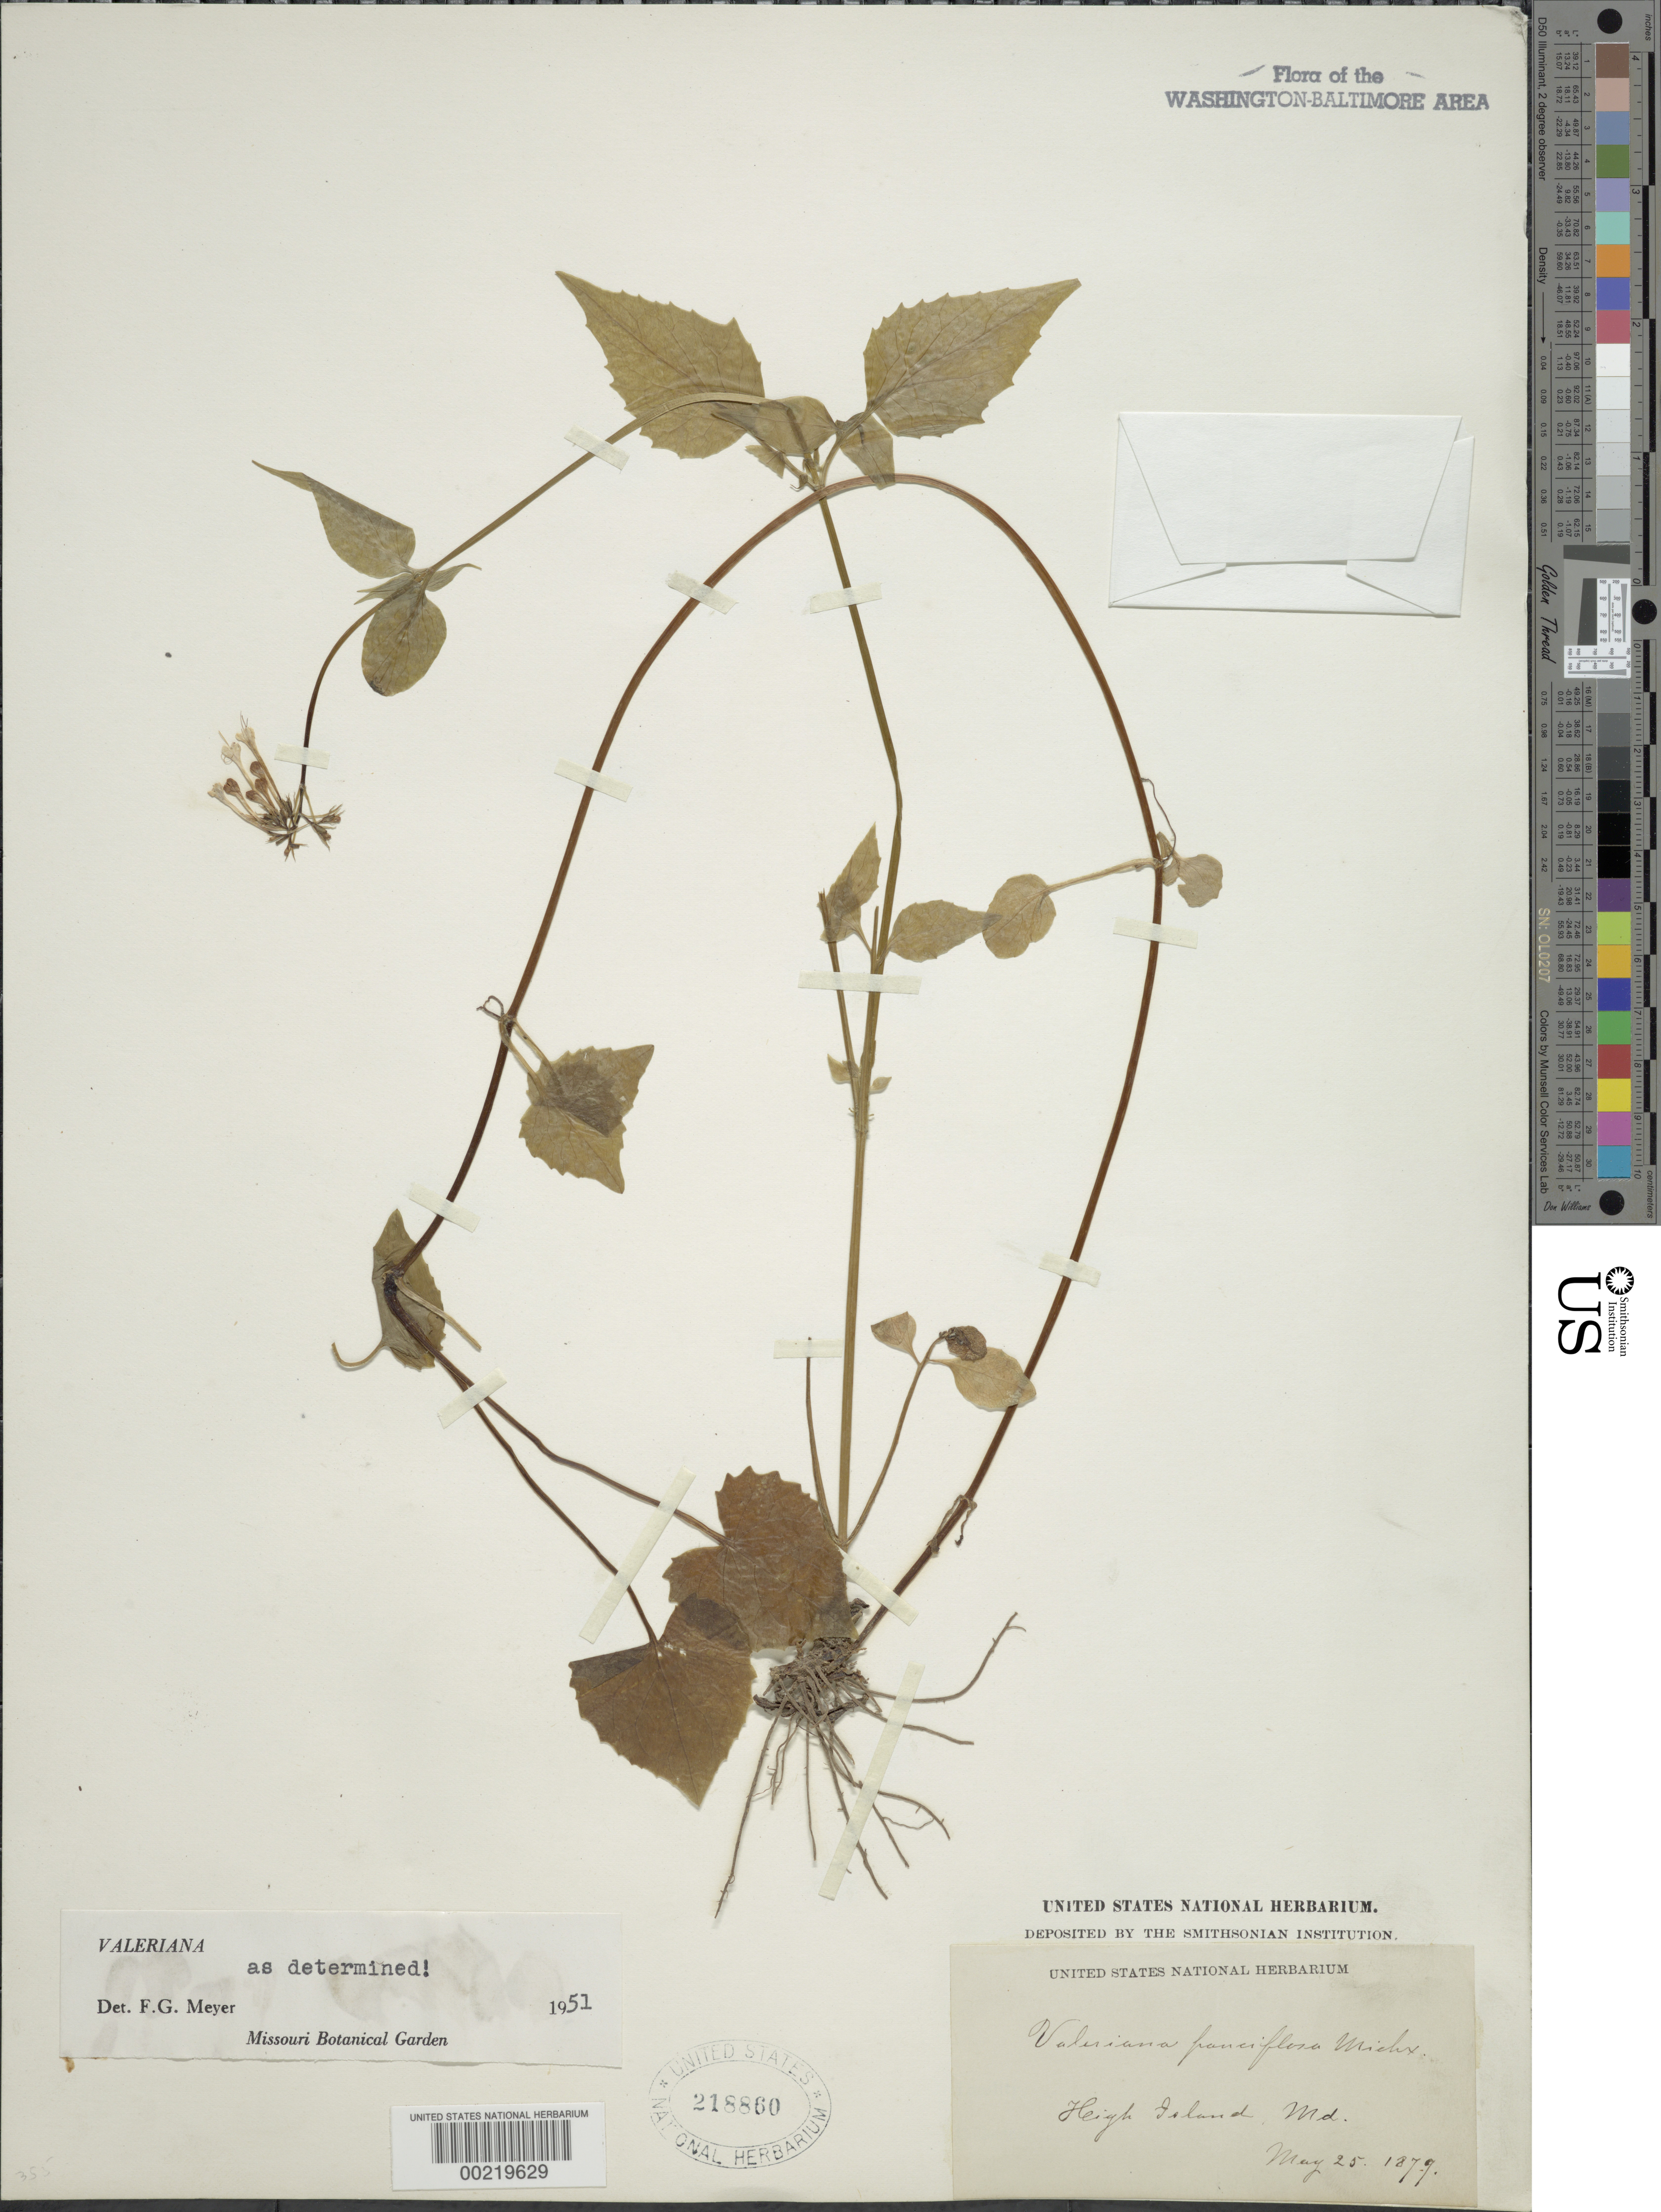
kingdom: Plantae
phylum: Tracheophyta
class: Magnoliopsida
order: Dipsacales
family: Caprifoliaceae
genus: Valeriana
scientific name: Valeriana pauciflora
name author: Michx.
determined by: Meyer, F. G.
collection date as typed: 25 May 1879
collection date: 1879-05-25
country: United States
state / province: Maryland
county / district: Montgomery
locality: High Island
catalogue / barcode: US 218860